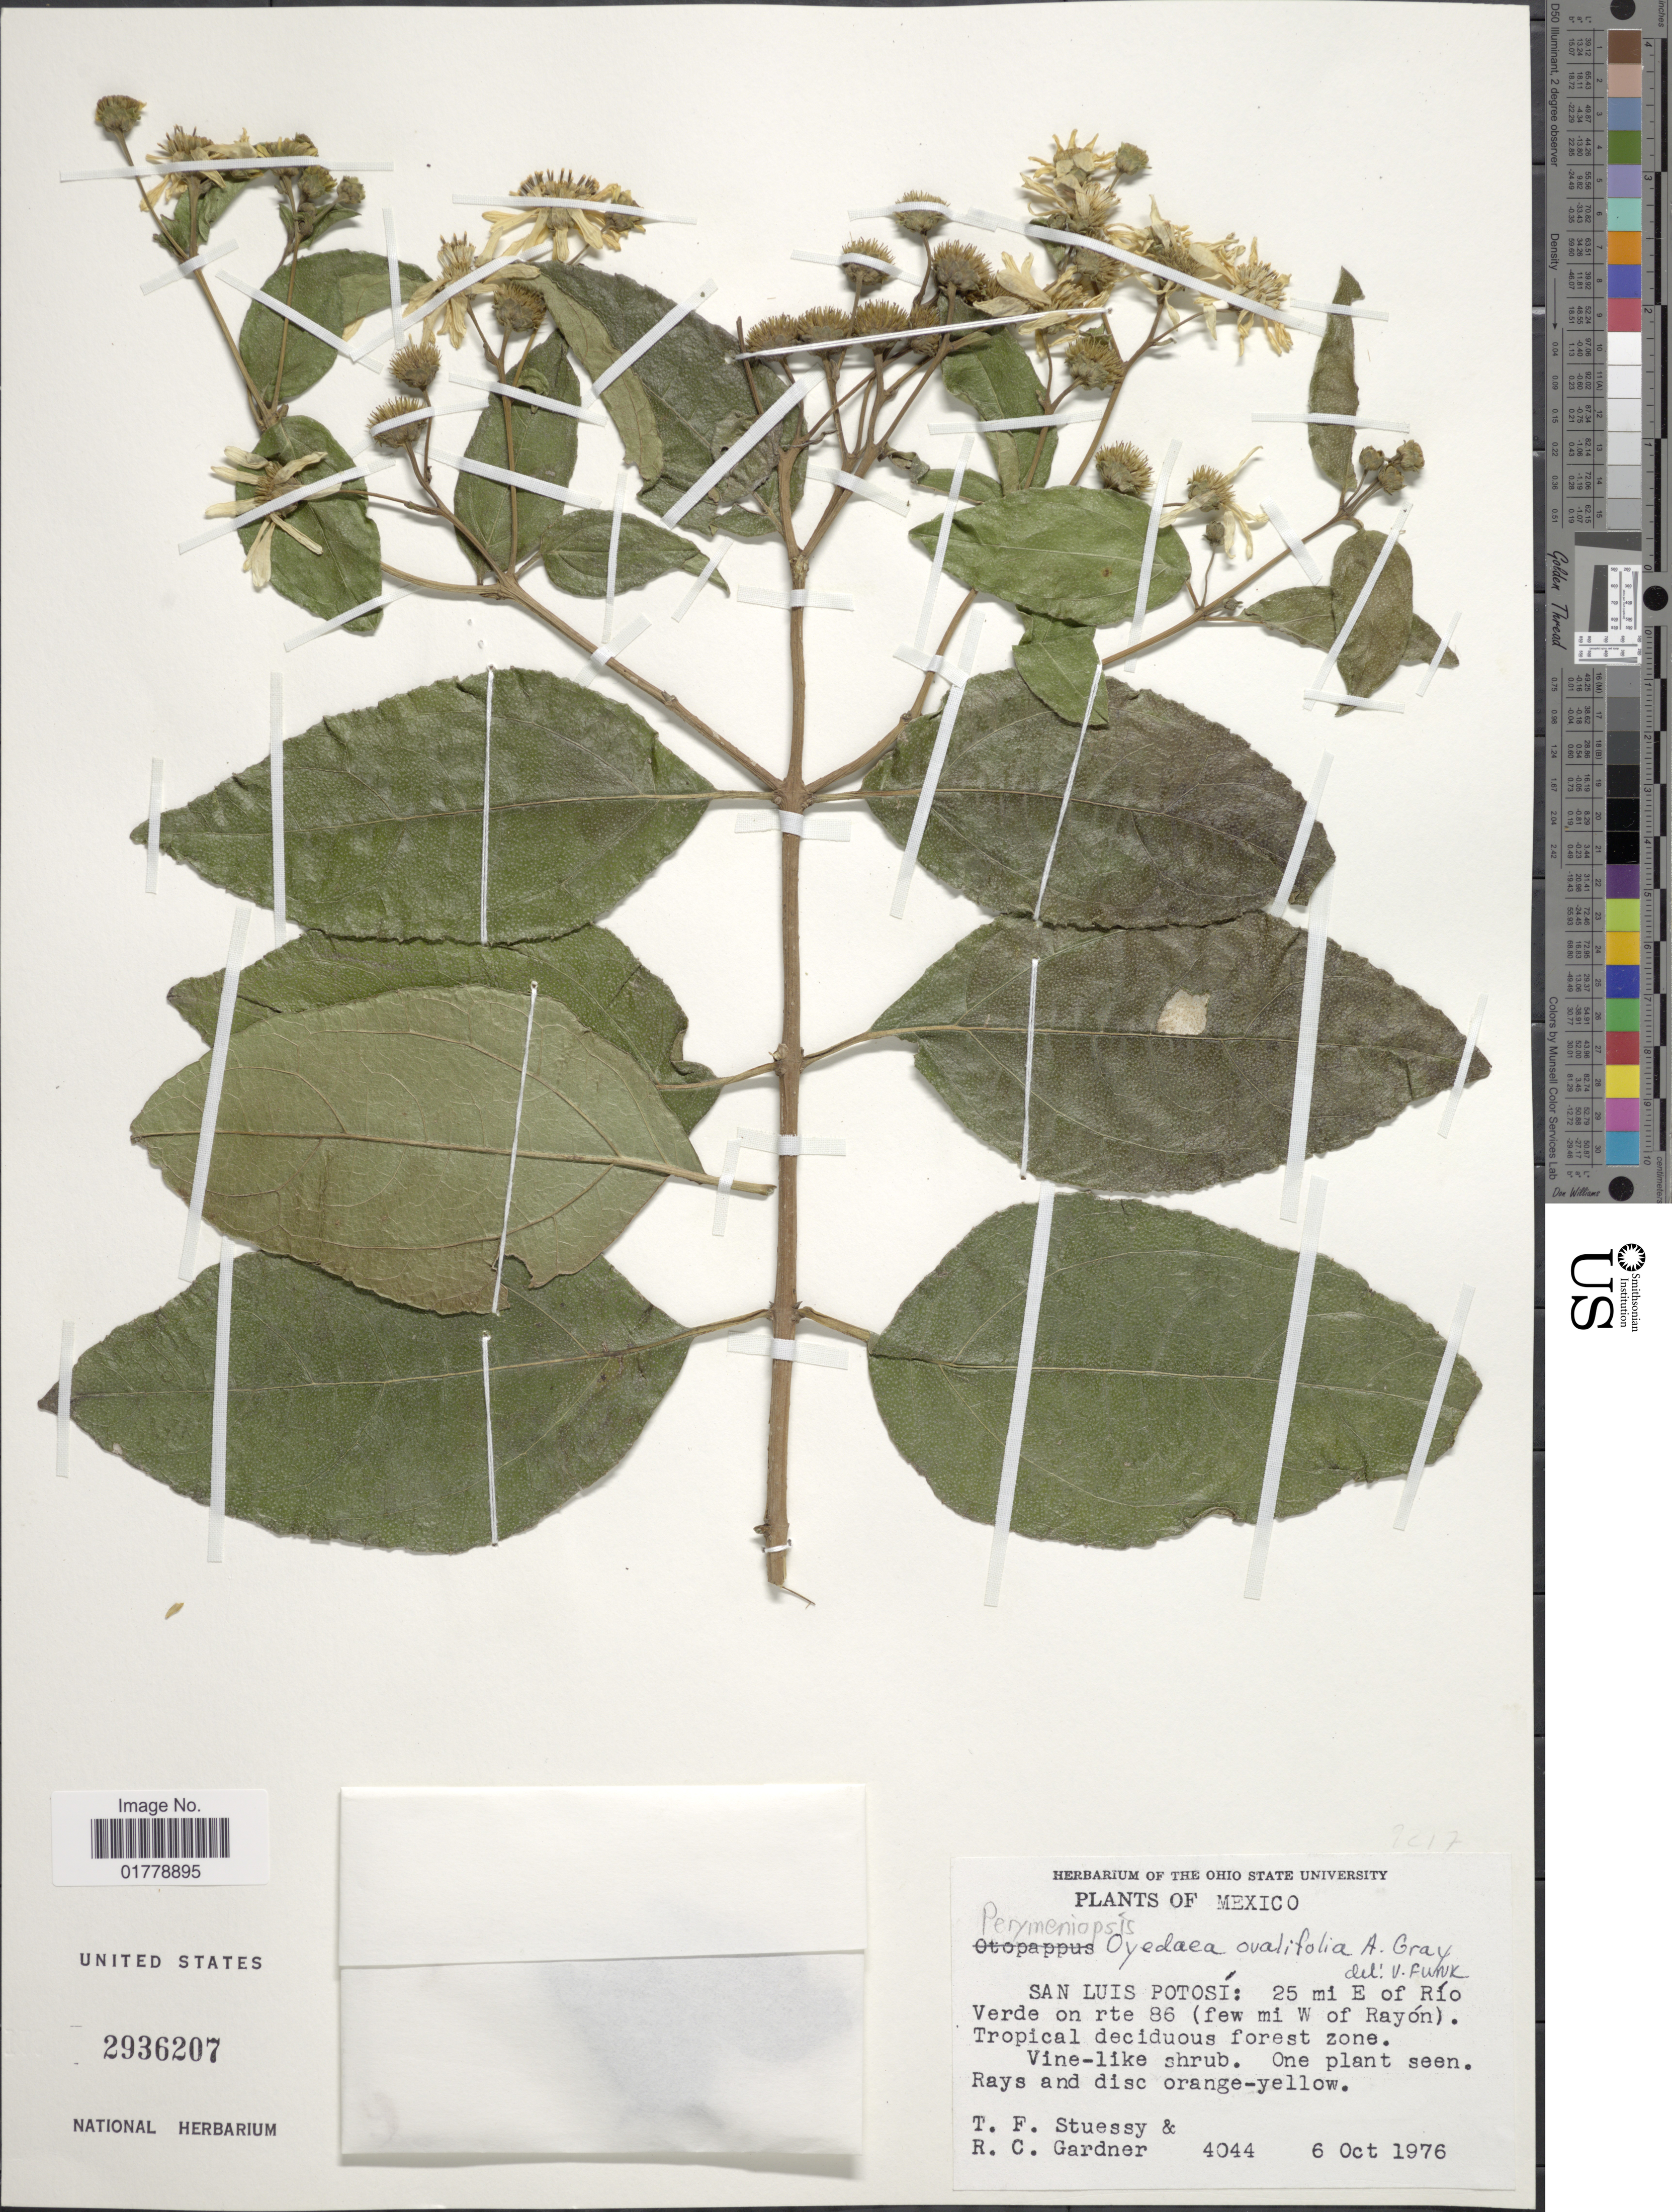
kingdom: Plantae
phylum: Tracheophyta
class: Magnoliopsida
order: Asterales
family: Asteraceae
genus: Perymeniopsis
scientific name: Perymeniopsis ovalifolia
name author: (A. Gray) H. Rob.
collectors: T. Stuessy & R. C. Gardner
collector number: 4044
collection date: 1976-10-06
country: Mexico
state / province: San Luis Potosí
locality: San Luis Potosí: 25 mi E of Río Verde on rte 86 (few mi W of Rayón)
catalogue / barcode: US 2936207